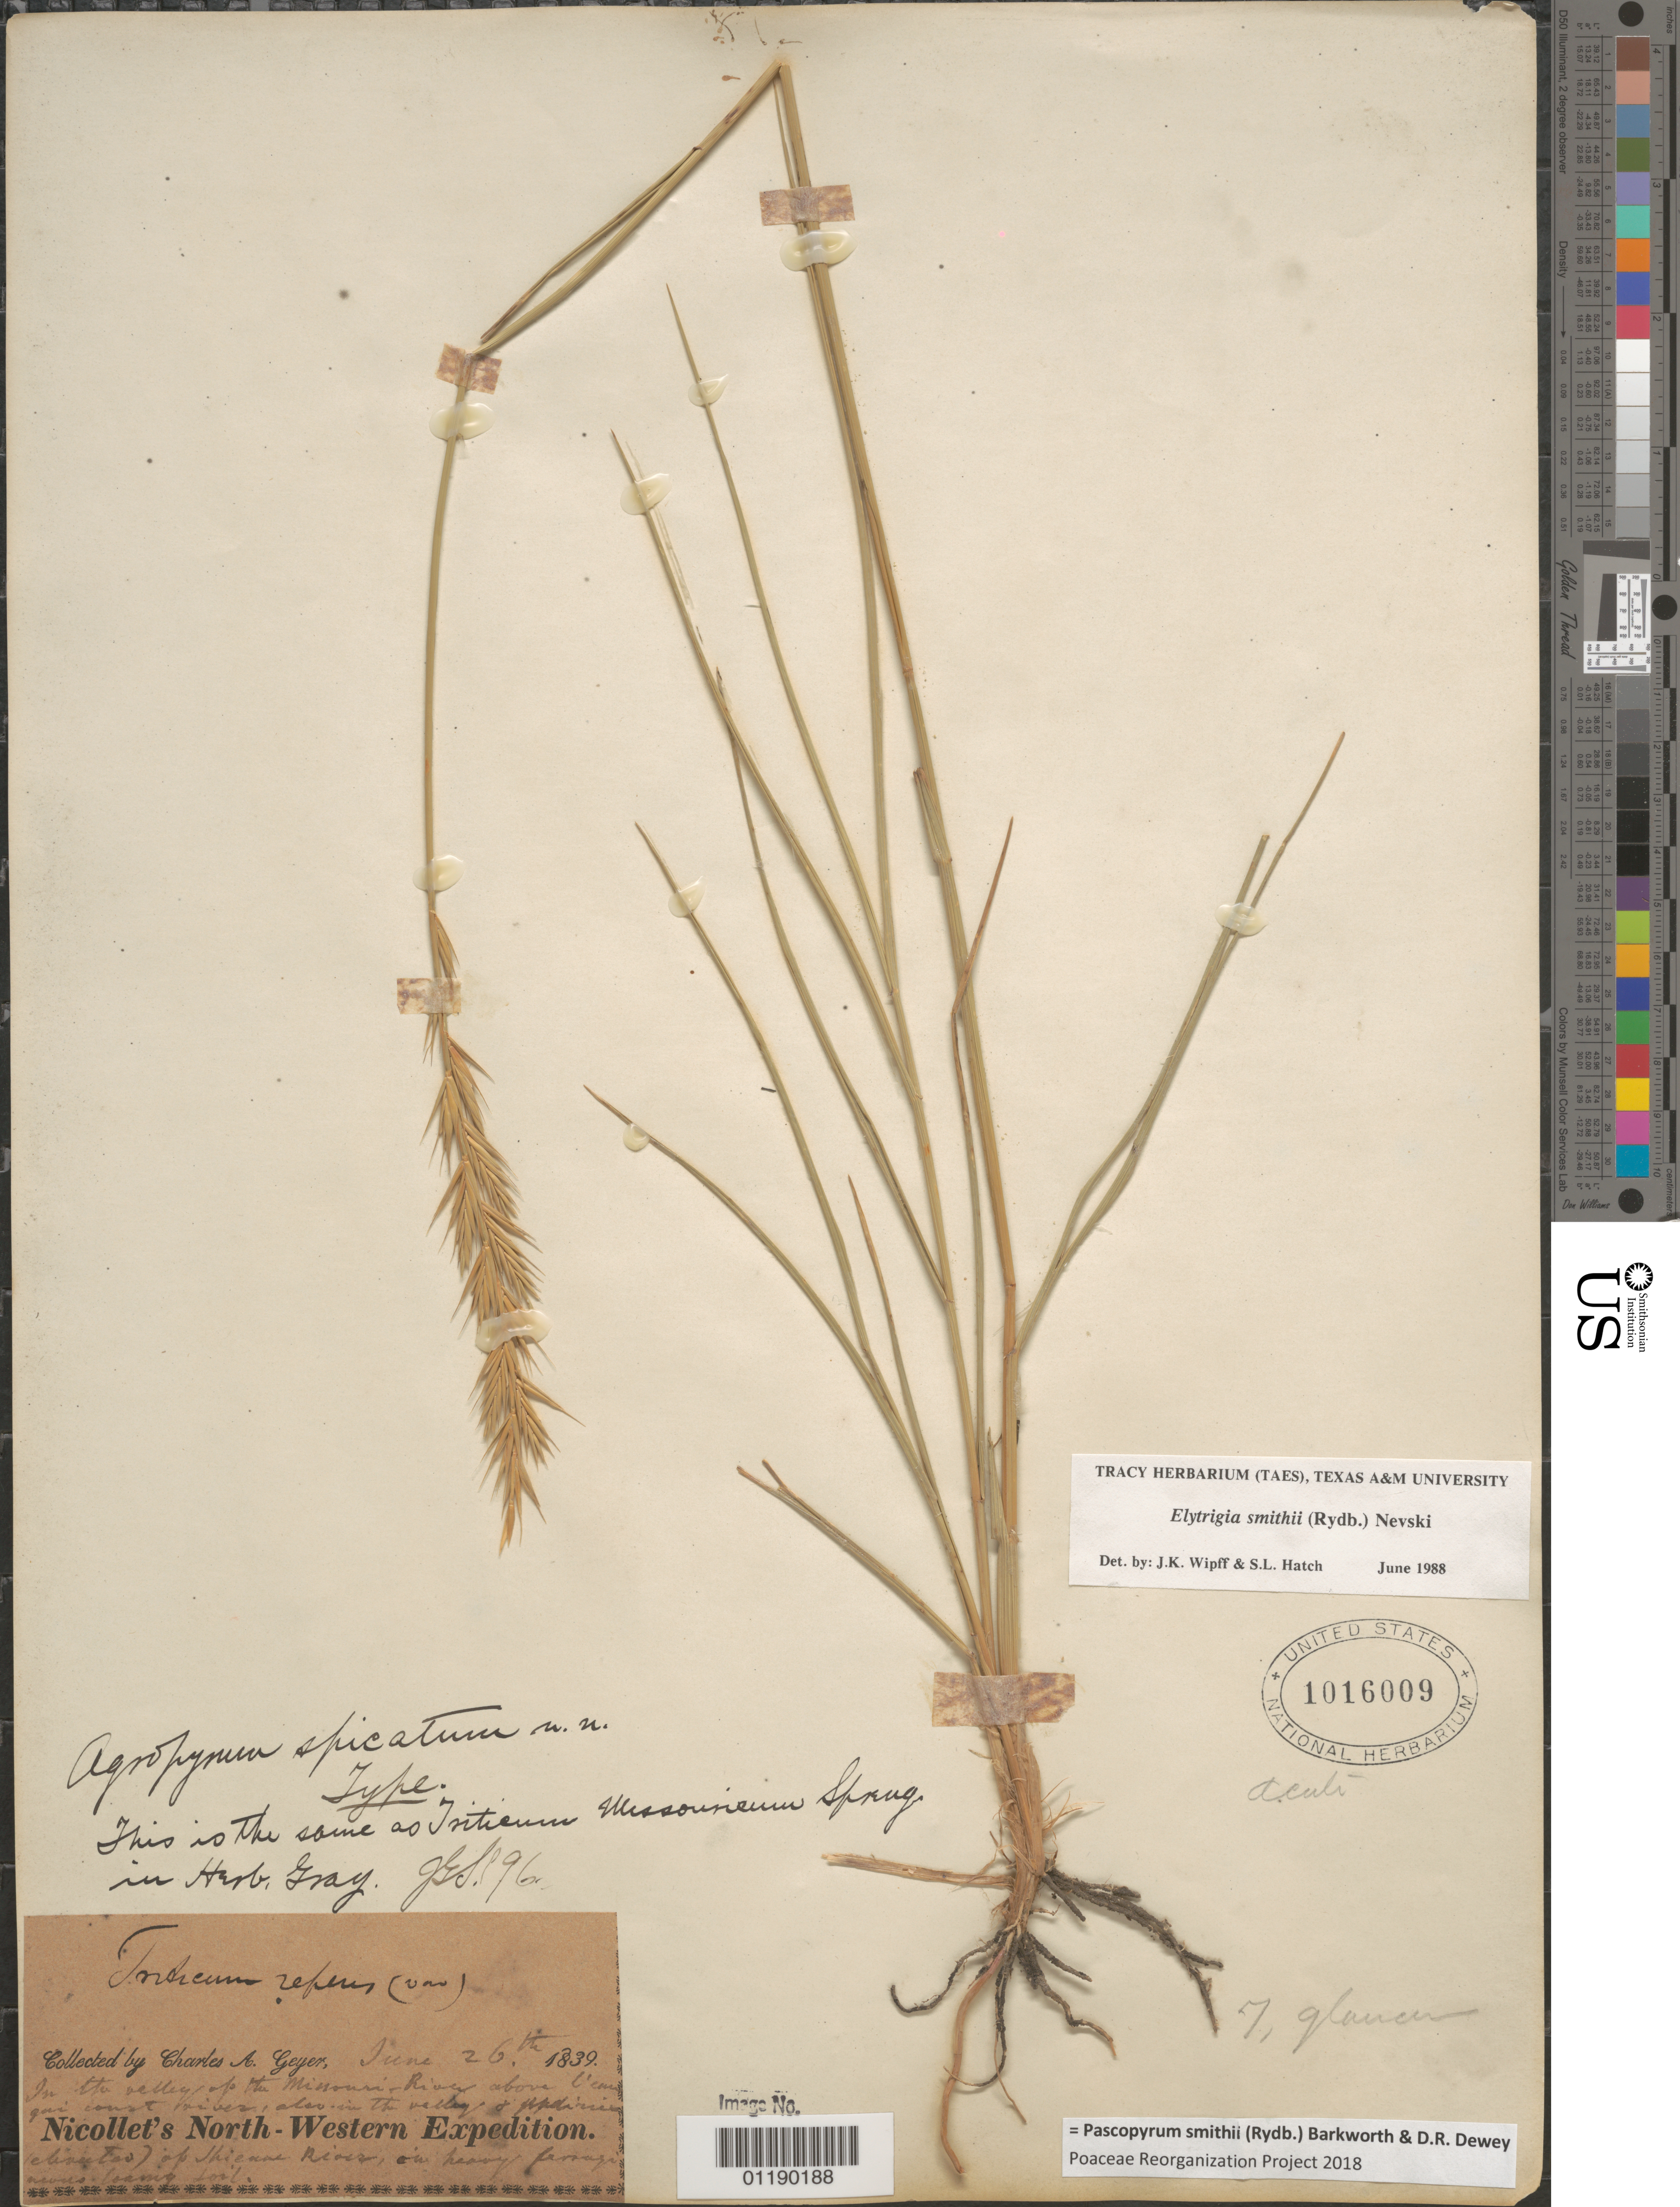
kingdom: Plantae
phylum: Tracheophyta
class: Liliopsida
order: Poales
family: Poaceae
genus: Pascopyrum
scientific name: Pascopyrum smithii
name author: (Rydb.) Barkworth & Dewey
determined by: Poaceae Reorganization Project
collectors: C. A. Geyer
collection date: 1839-06-26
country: United States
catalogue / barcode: US 1016009